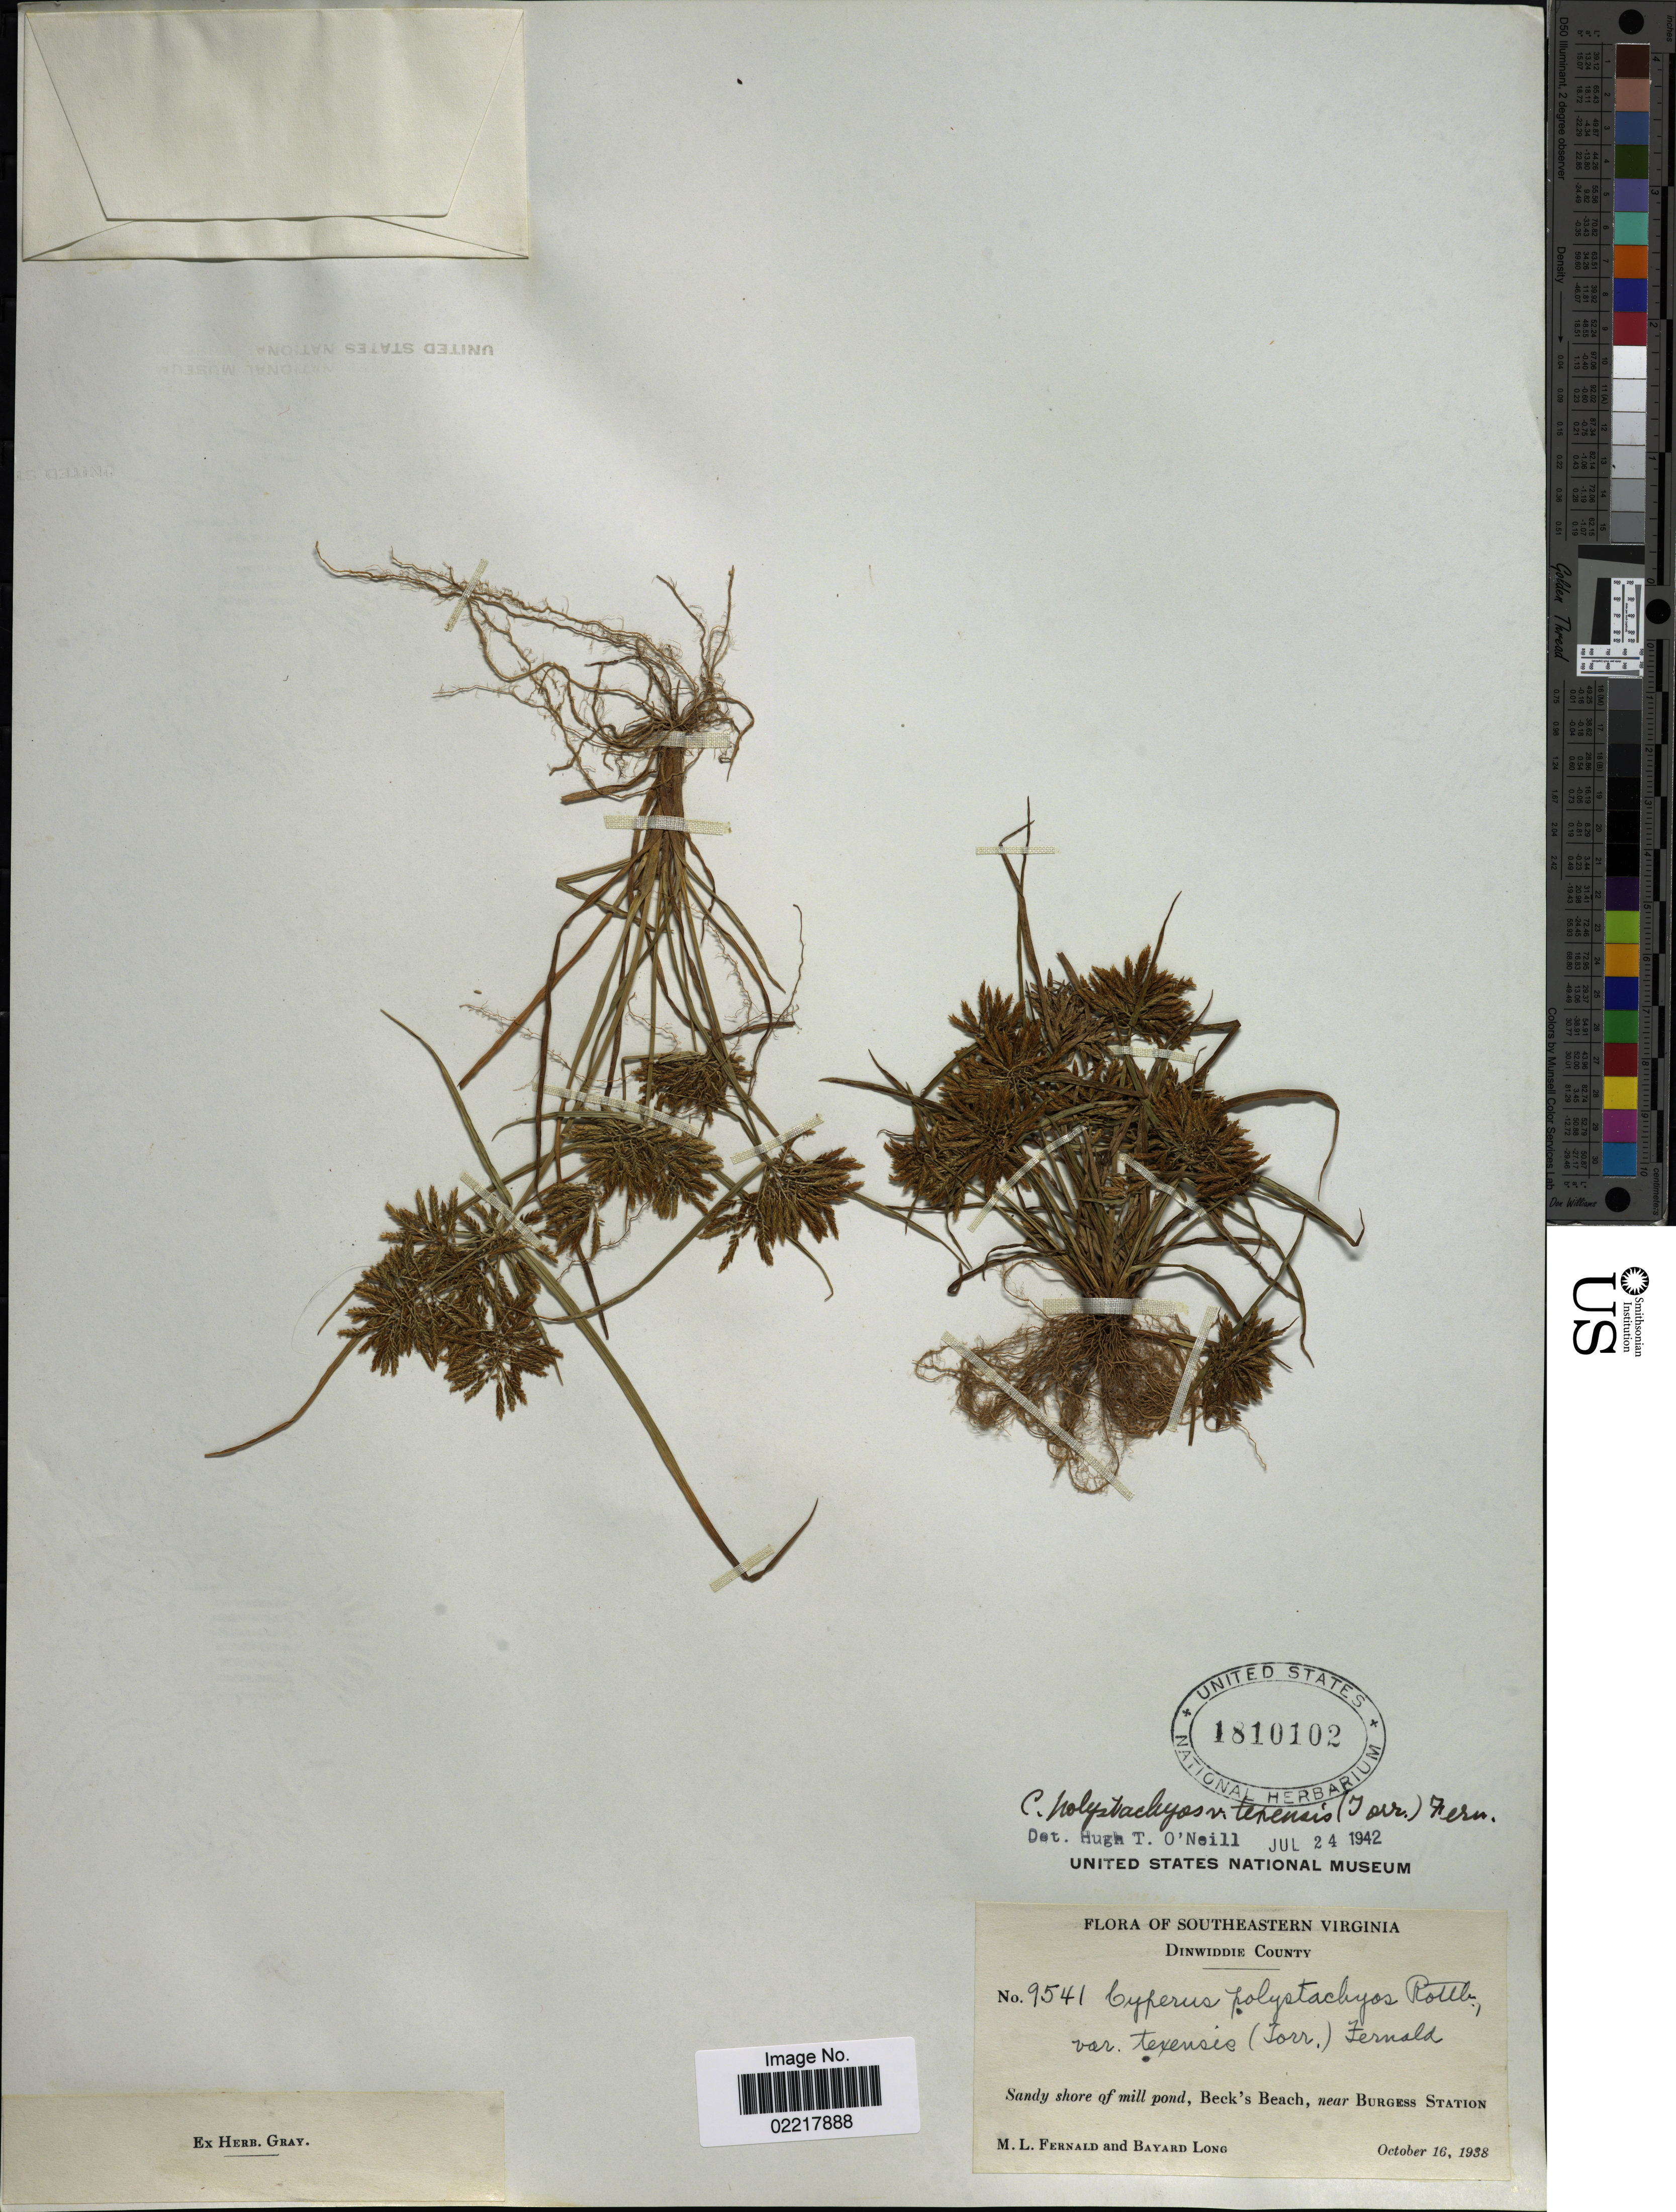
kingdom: Plantae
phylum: Tracheophyta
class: Liliopsida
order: Poales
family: Cyperaceae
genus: Cyperus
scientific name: Cyperus polystachyos var. texensis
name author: (Torr.) Fernald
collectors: M. L. Fernald & B. Long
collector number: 9541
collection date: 1938-10-16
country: United States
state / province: Virginia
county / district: Dinwiddie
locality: Southeastern Virginia, Dinwiddie County, Sandy shore of mill pond, Beck's, near Burgess Station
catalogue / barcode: US 1810102